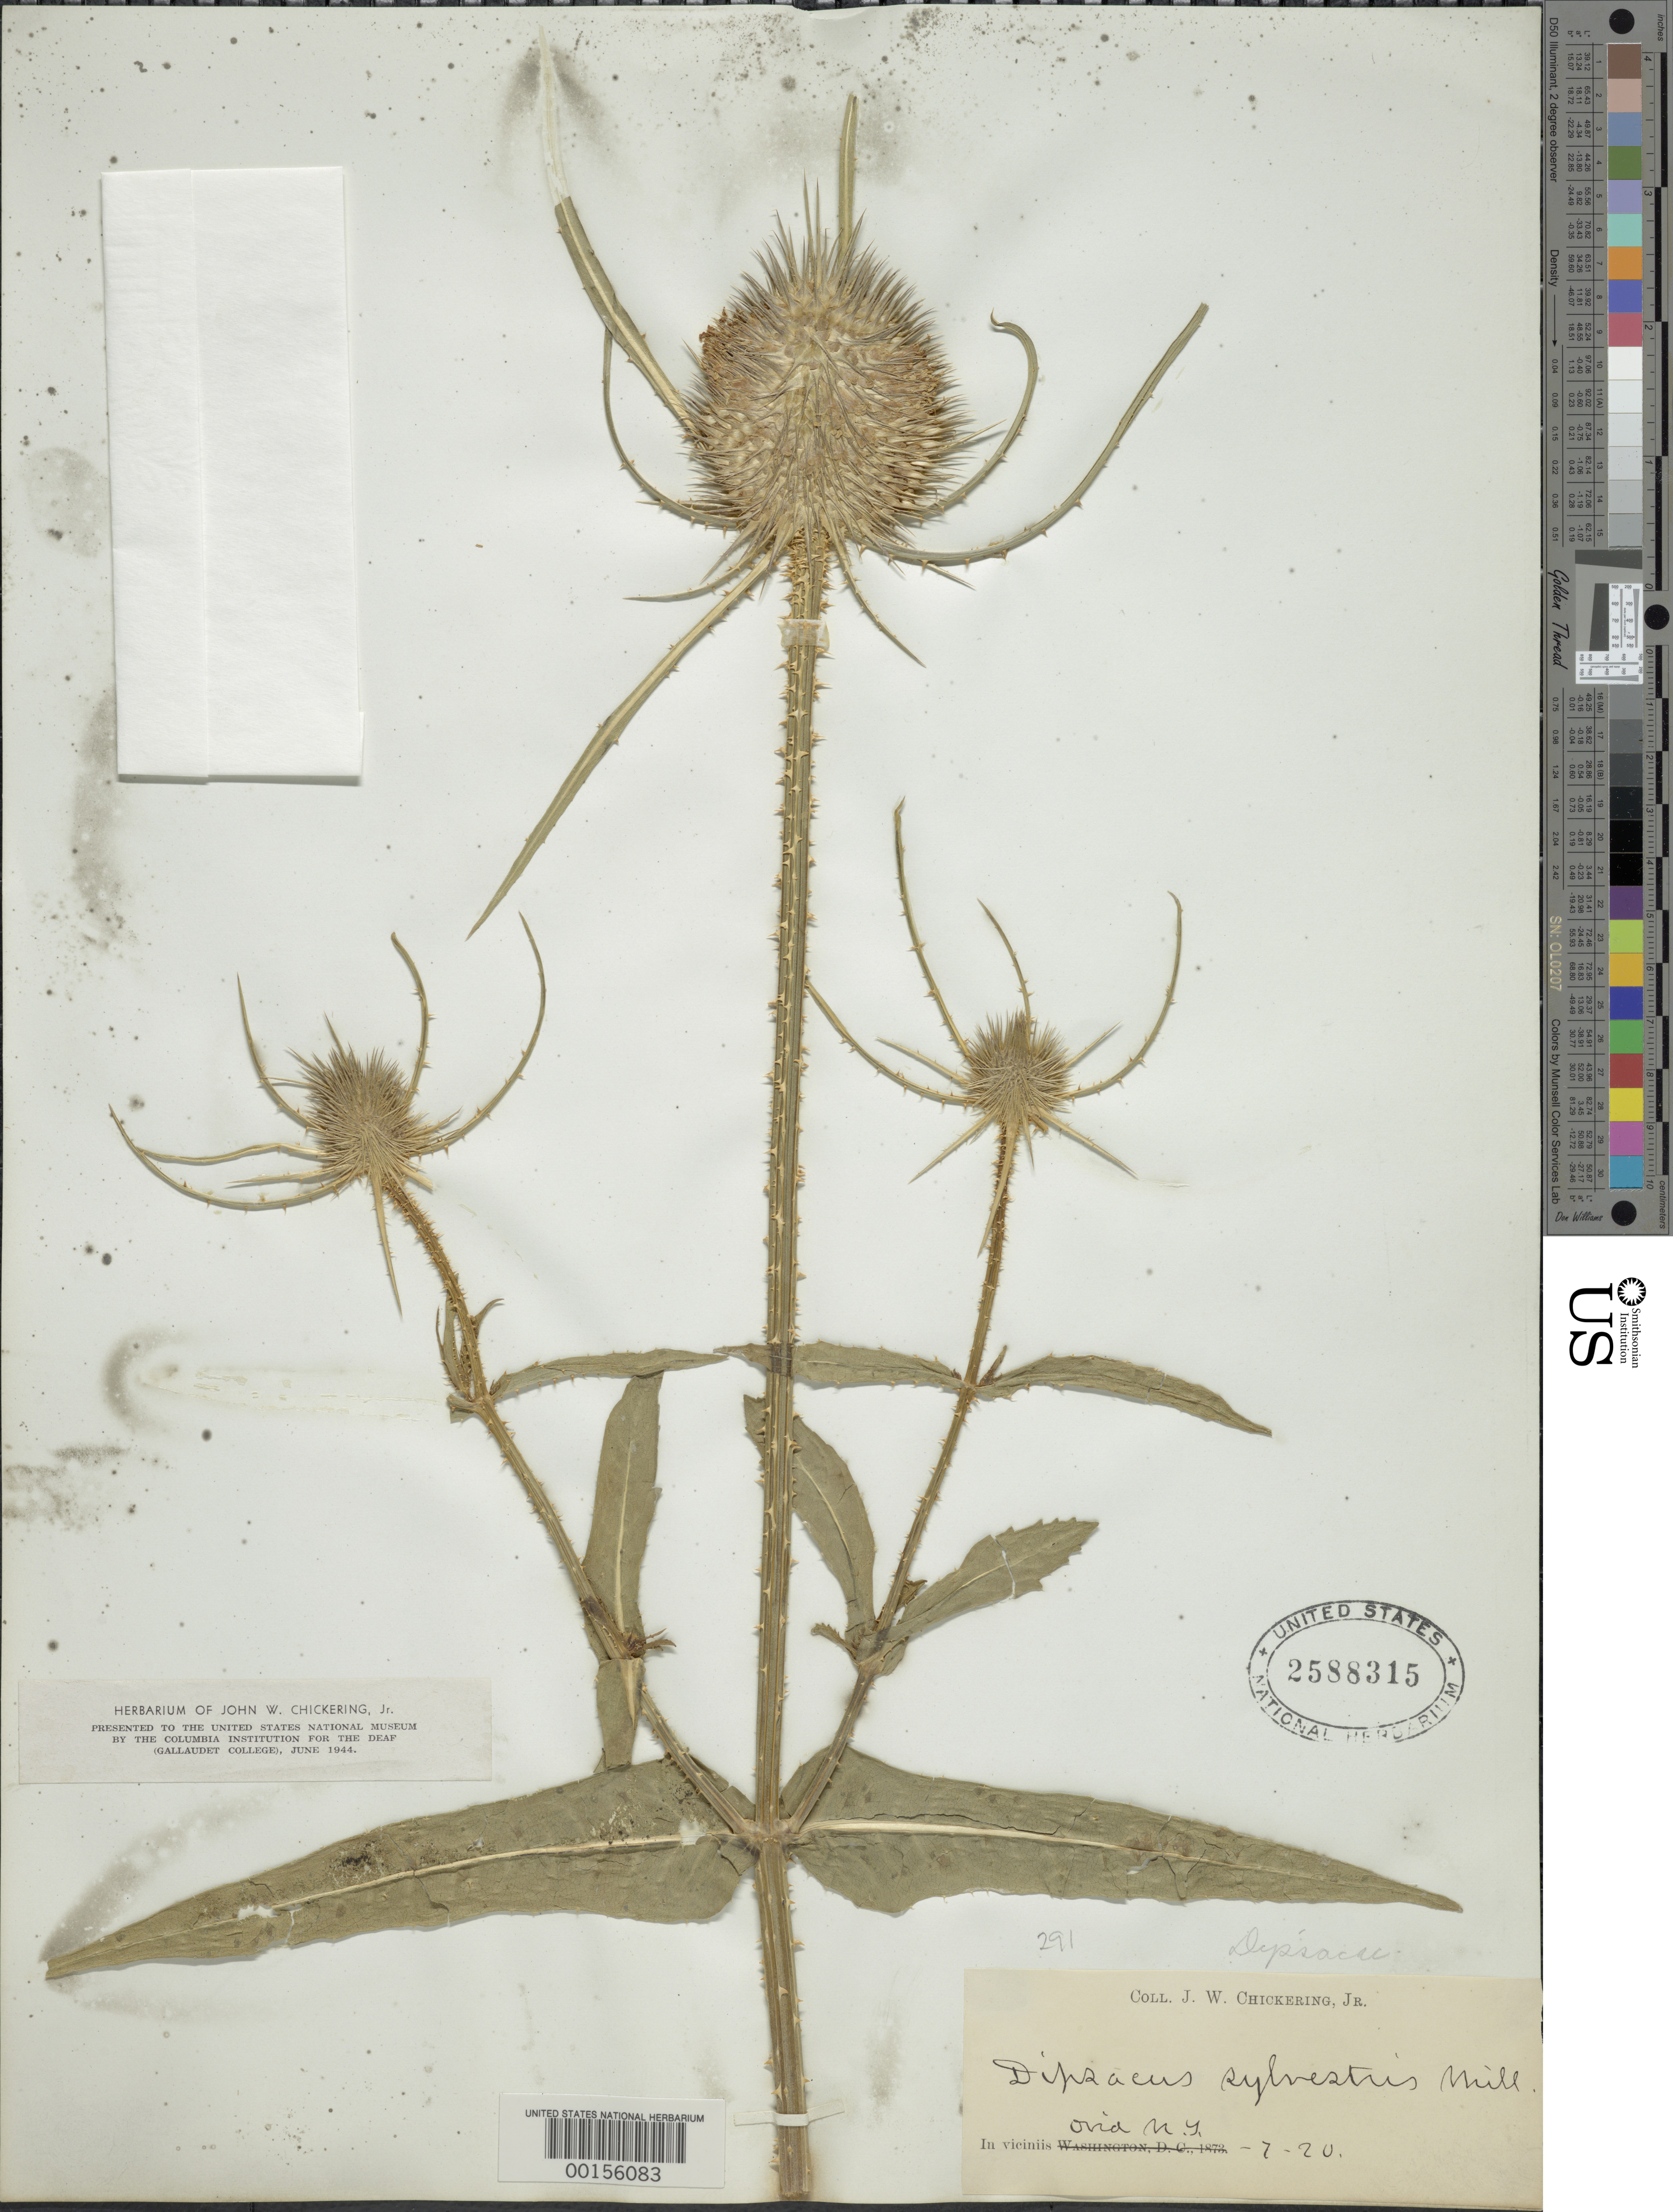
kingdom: Plantae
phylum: Tracheophyta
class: Magnoliopsida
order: Dipsacales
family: Caprifoliaceae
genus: Dipsacus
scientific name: Dipsacus sylvestris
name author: Huds.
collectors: J. W. Chickering Jr.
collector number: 291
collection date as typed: Jul 1920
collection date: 1920-07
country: United States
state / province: New York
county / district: Seneca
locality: Ovid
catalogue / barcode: US 2588315